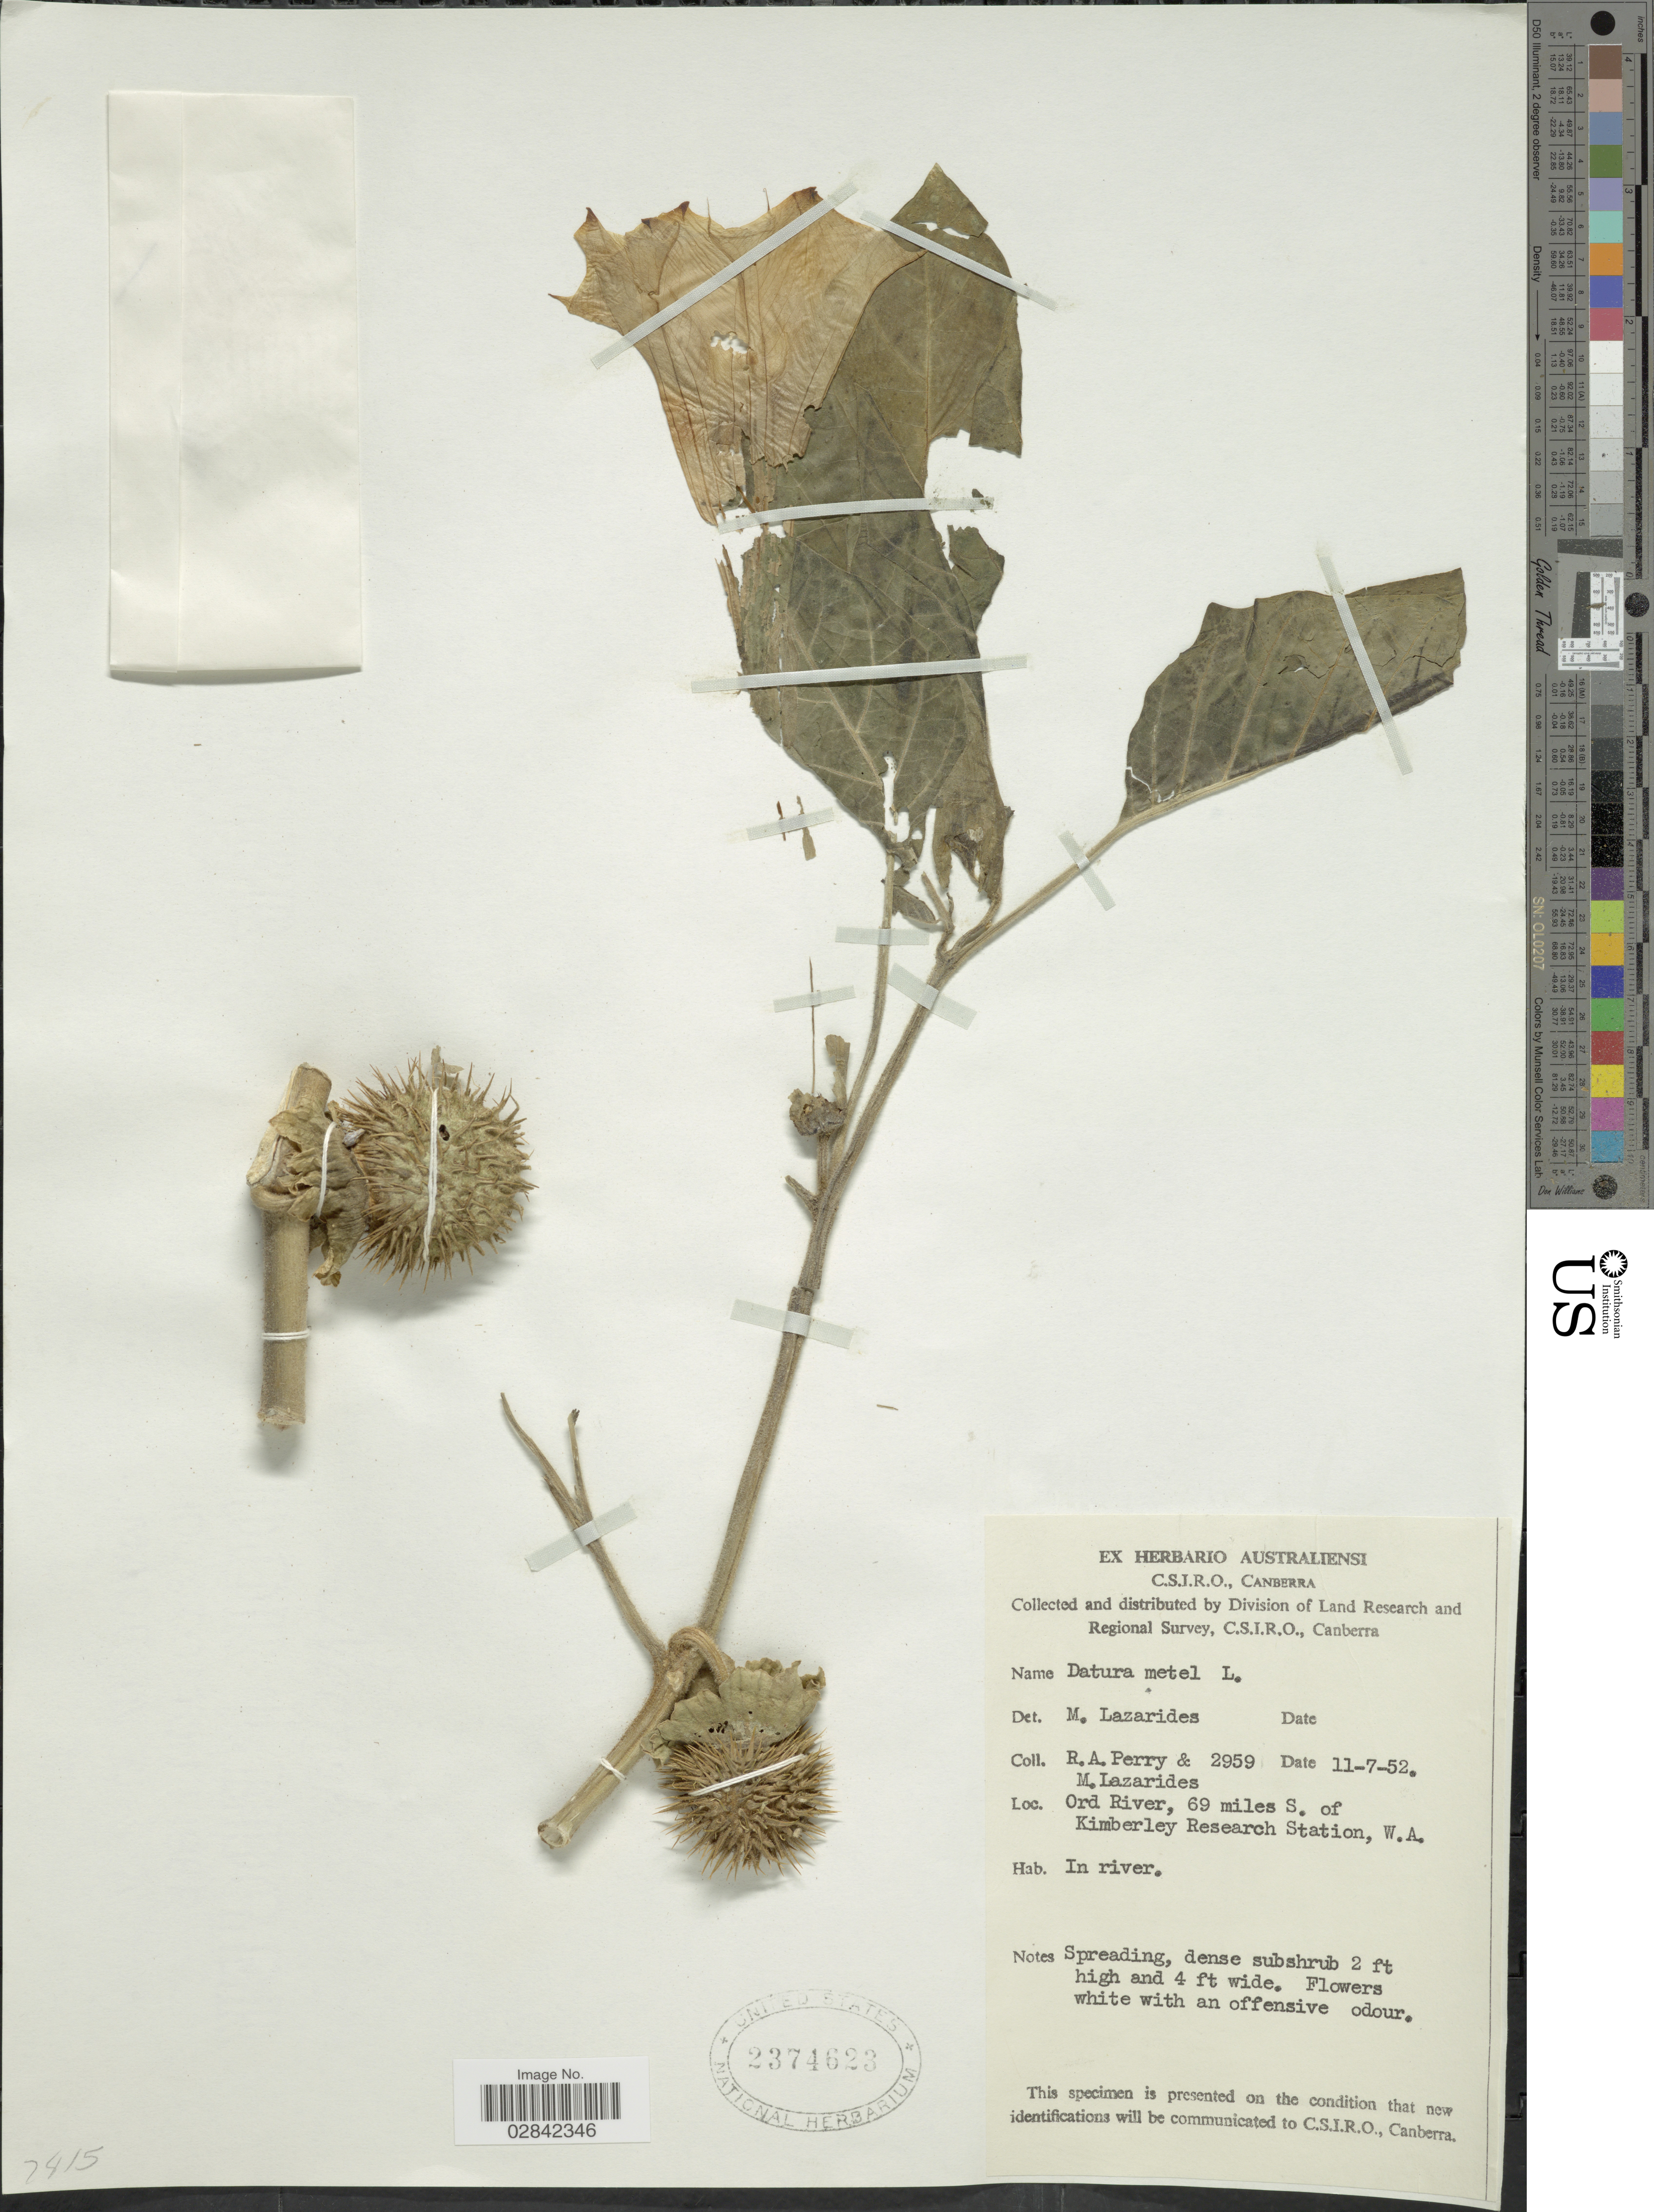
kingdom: Plantae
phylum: Tracheophyta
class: Magnoliopsida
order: Solanales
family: Solanaceae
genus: Datura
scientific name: Datura metel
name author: L.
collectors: Perry, R. A. & M. Lazarides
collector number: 2959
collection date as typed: Transcribed d/m/y: 11/7/52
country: Australia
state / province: Western Australia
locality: Ord River, 69 miles S of Kimberley Research Station, W.A.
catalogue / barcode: US 2374623